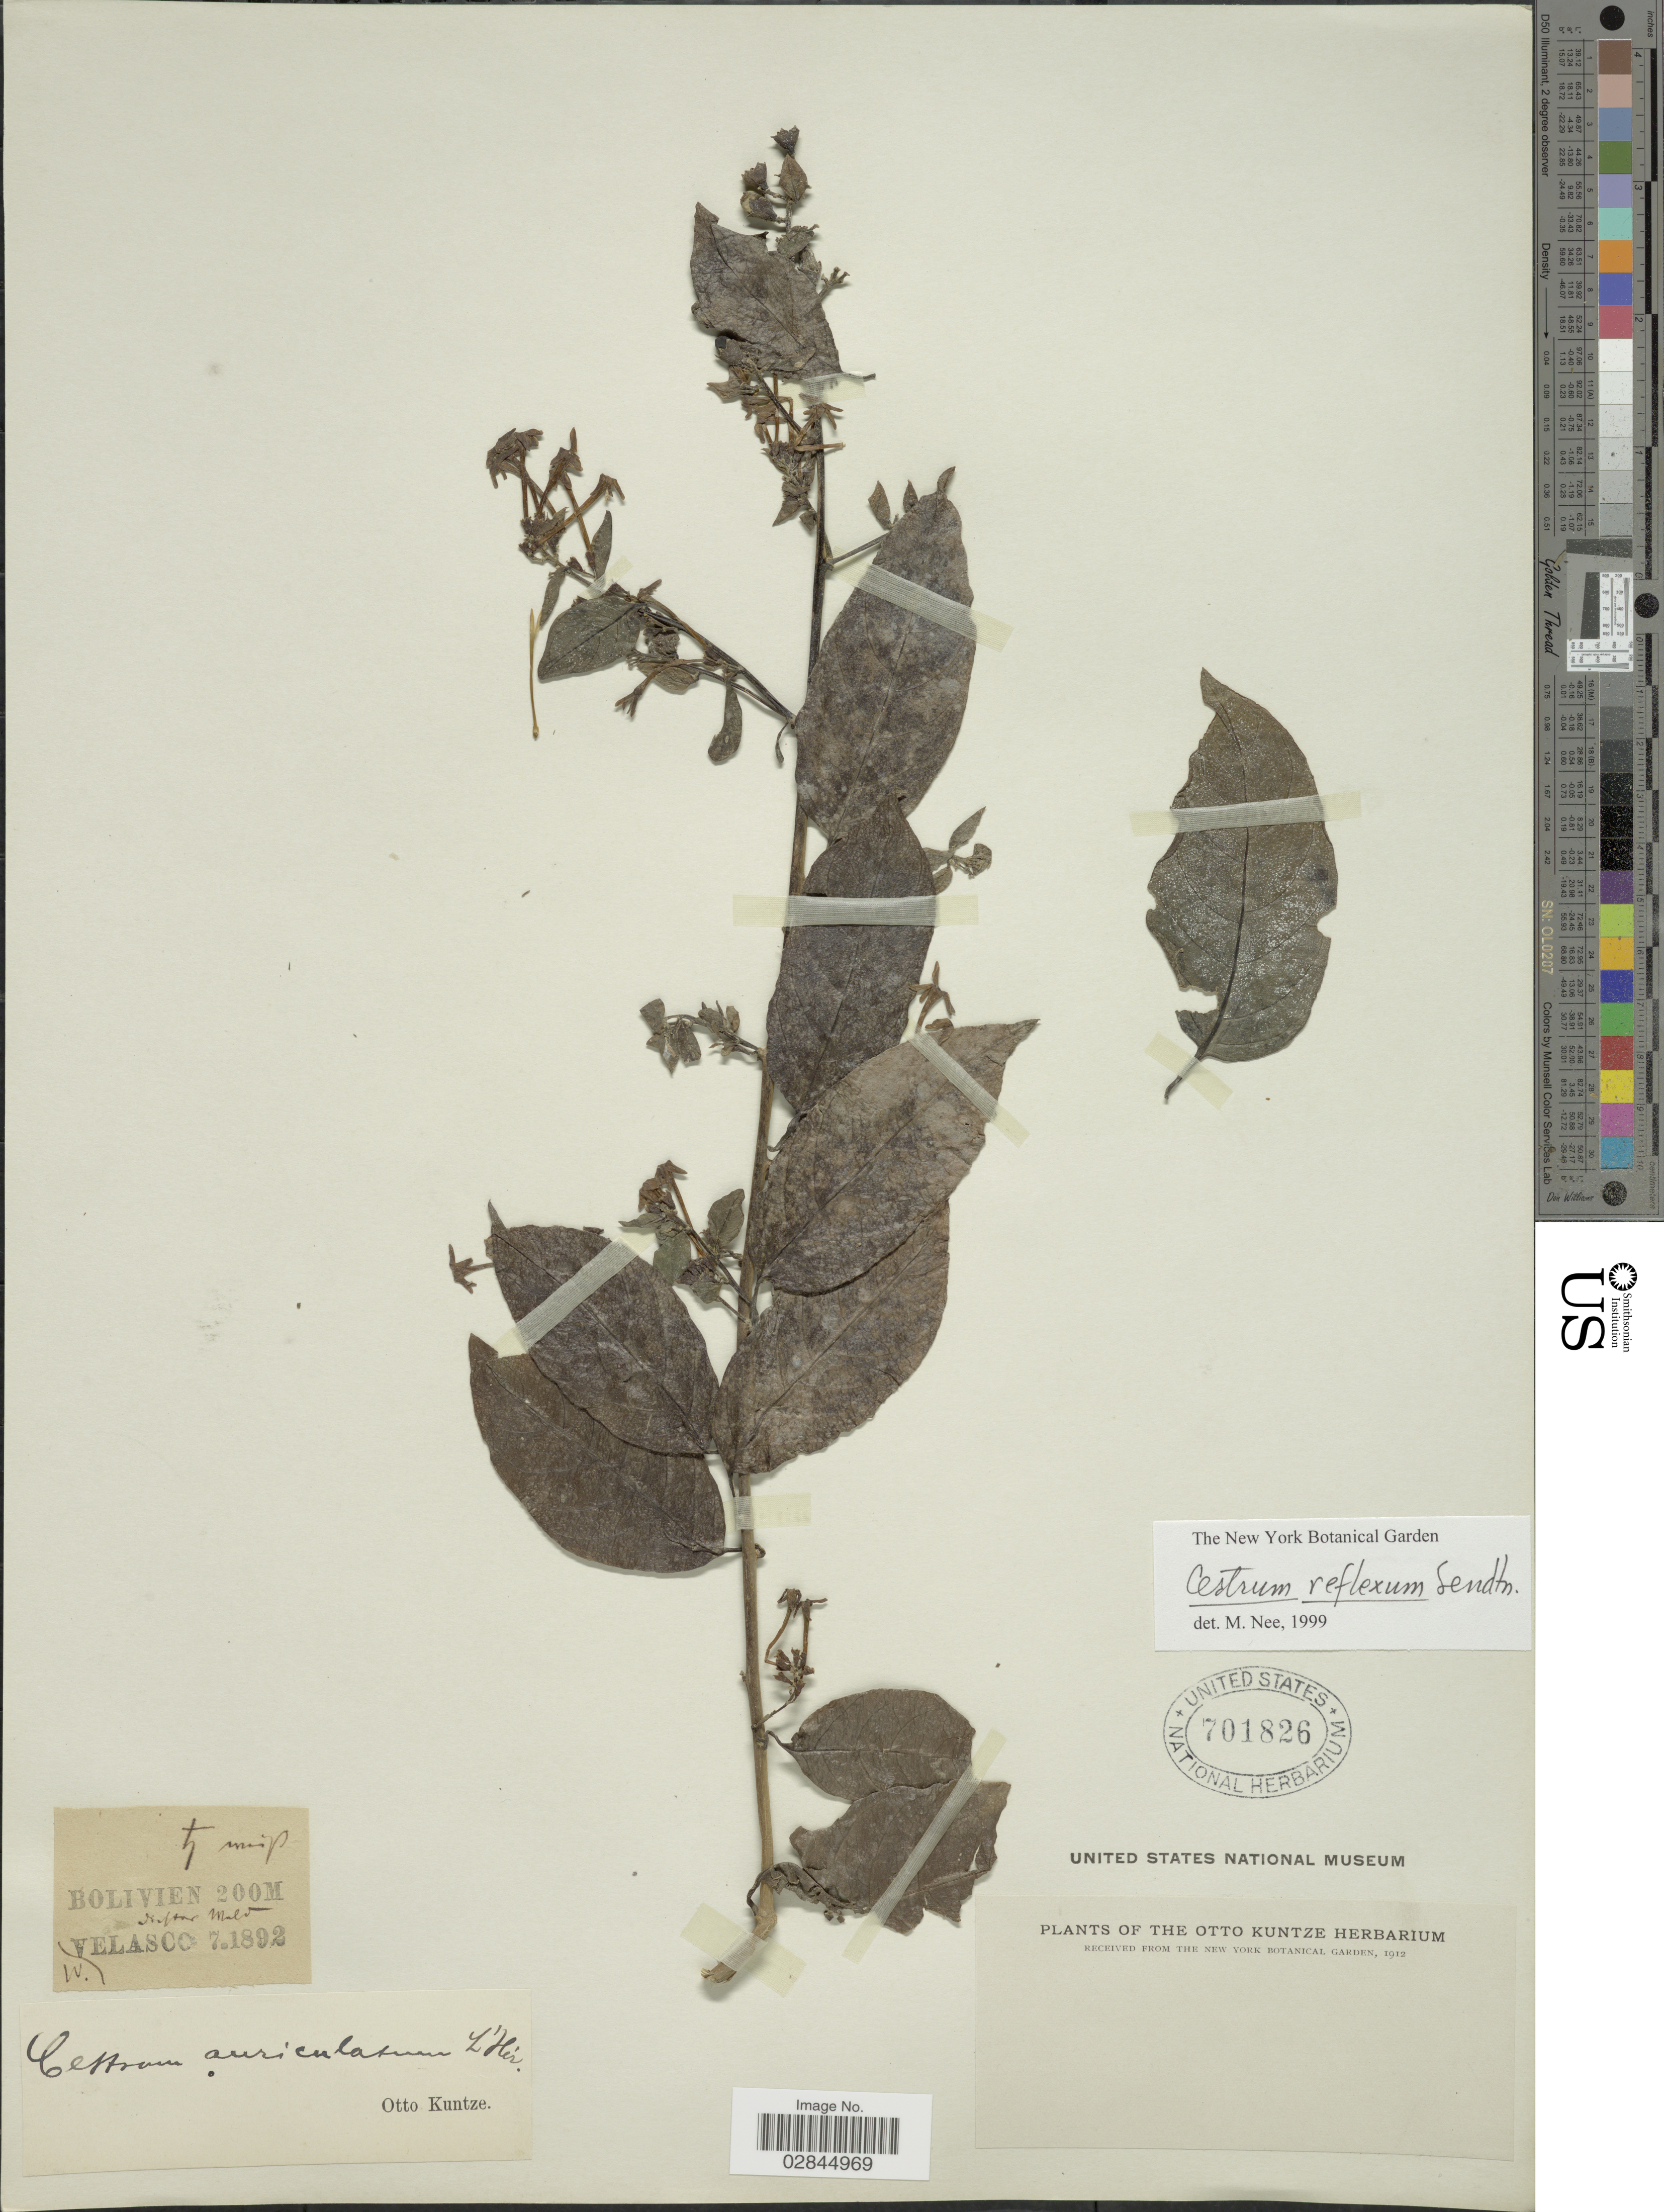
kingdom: Plantae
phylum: Tracheophyta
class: Magnoliopsida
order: Solanales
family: Solanaceae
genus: Cestrum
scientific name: Cestrum reflexum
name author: Sendtn.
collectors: C.E.O. Kuntze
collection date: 1892-07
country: Bolivia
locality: Velasco.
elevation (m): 200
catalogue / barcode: US 701826